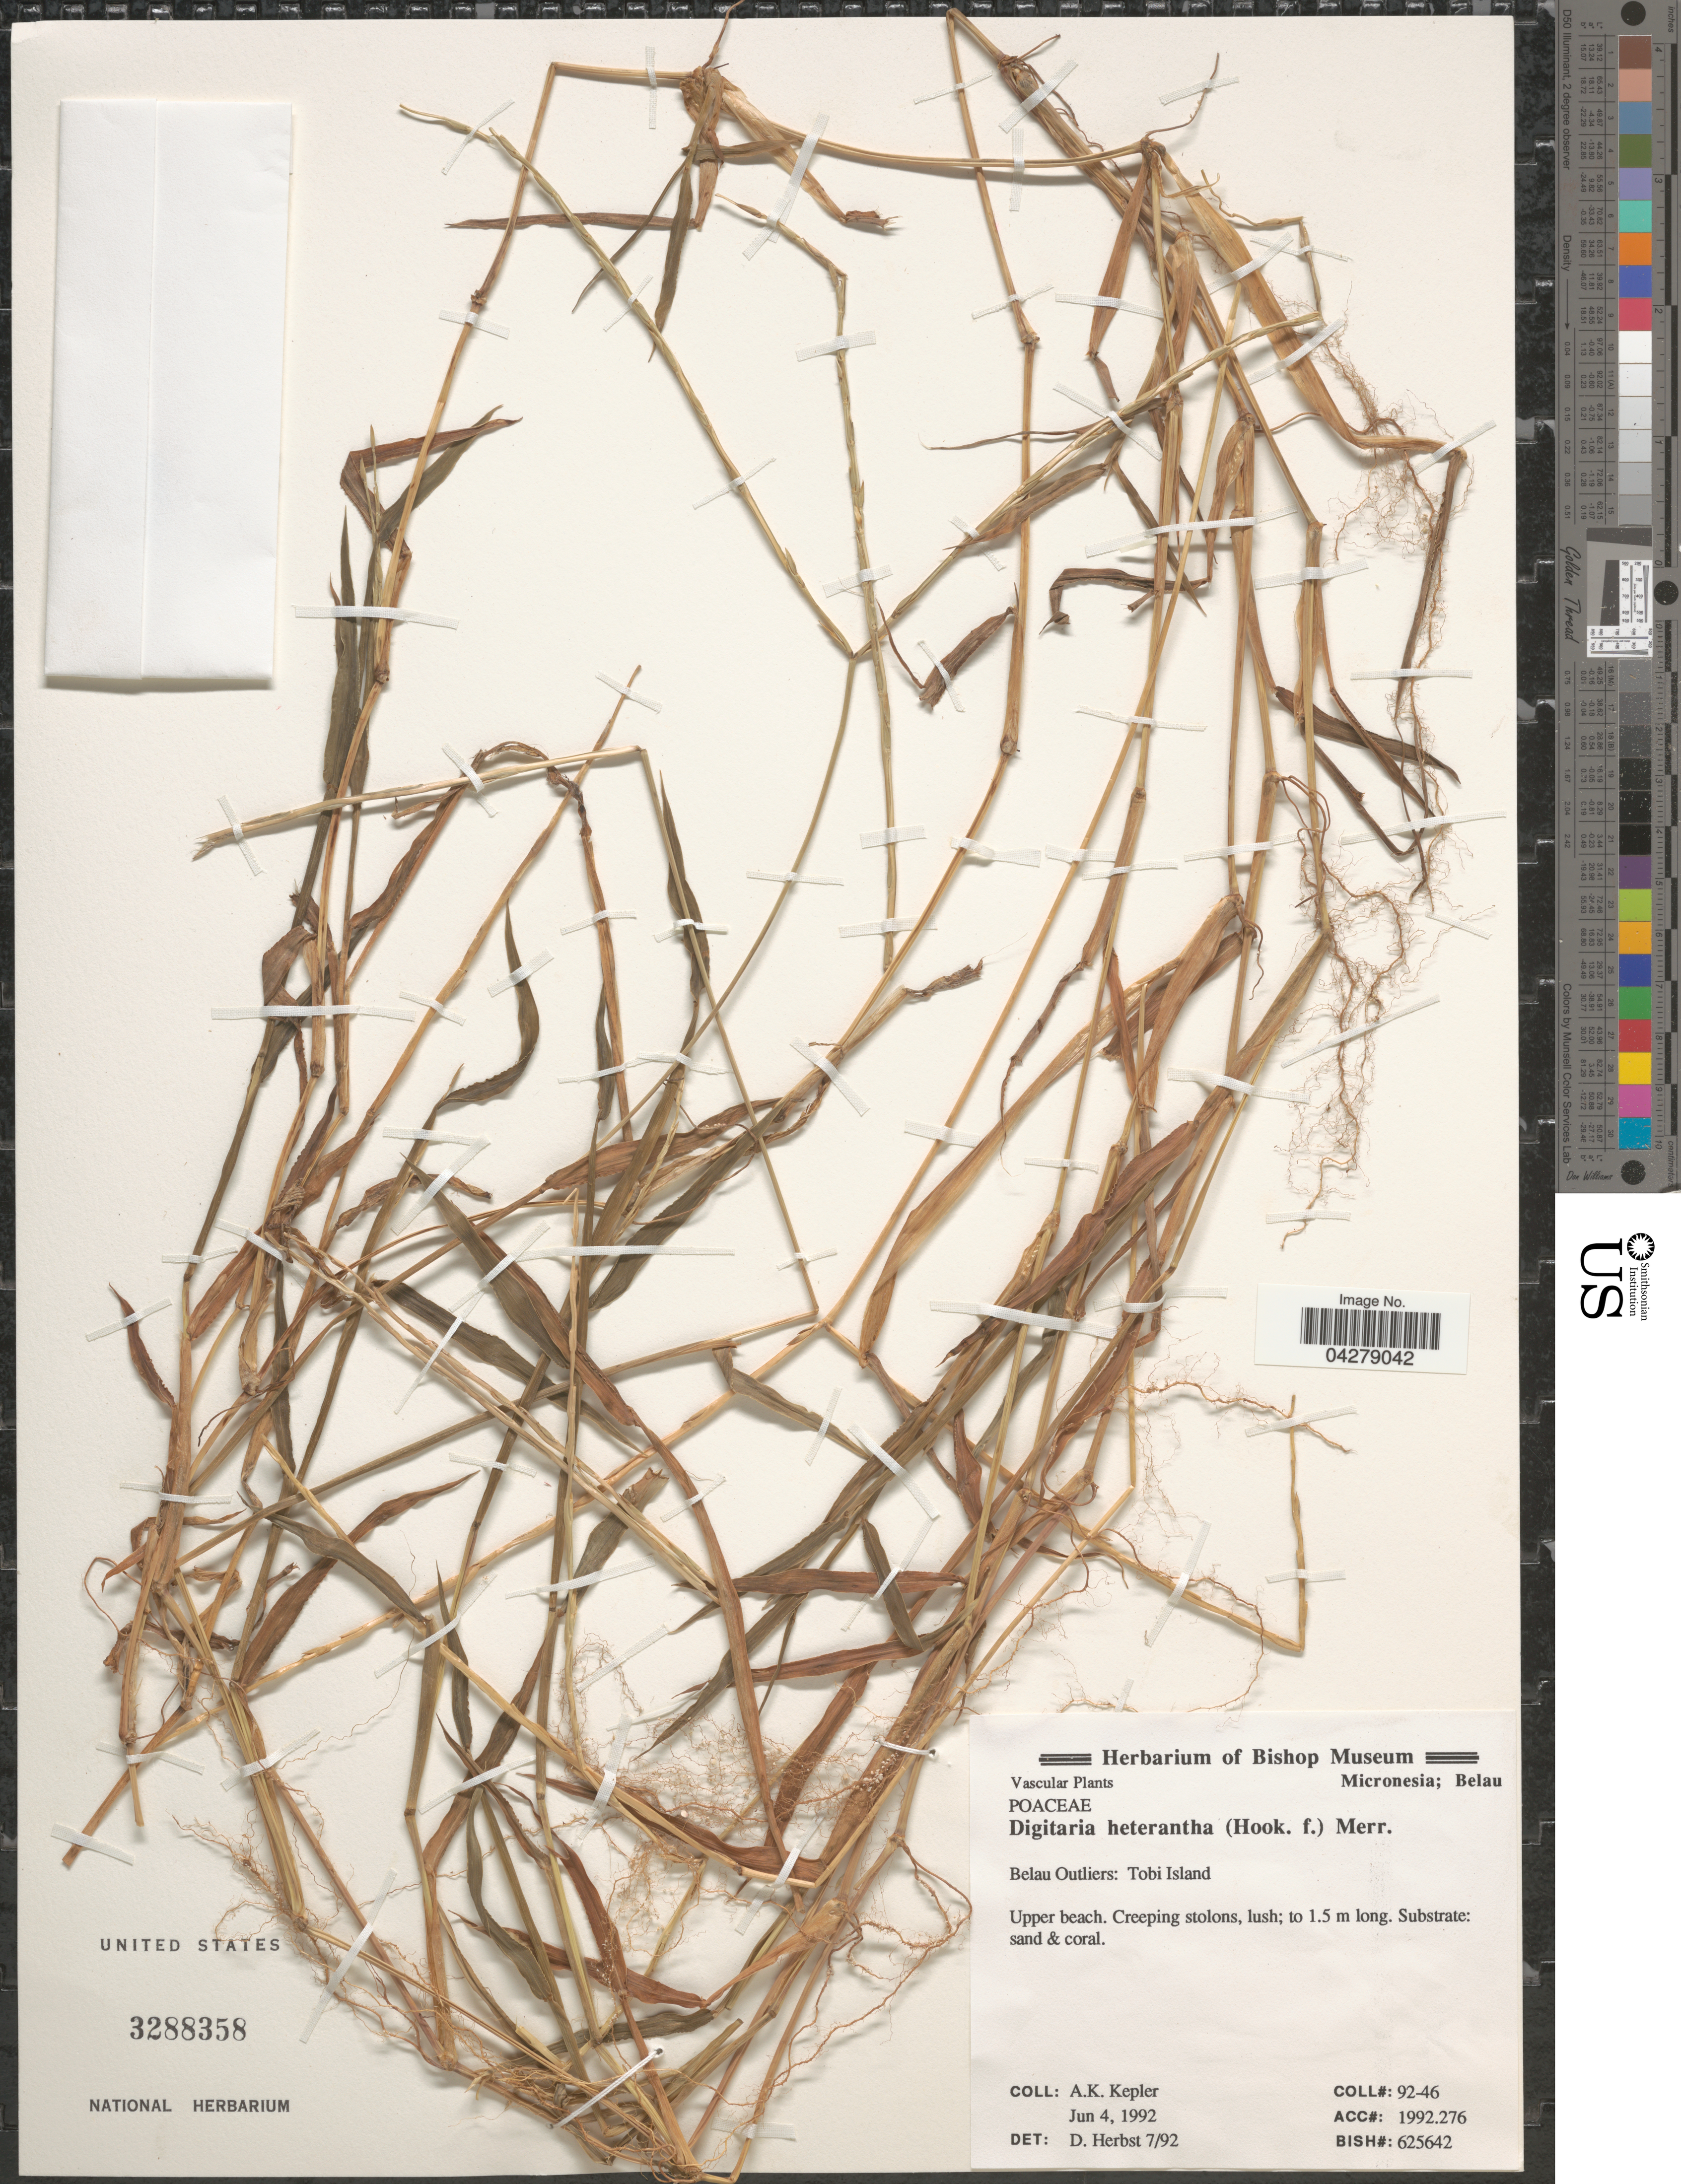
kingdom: Plantae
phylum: Tracheophyta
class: Liliopsida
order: Poales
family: Poaceae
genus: Digitaria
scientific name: Digitaria heterantha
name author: (Hook. f.) Merr.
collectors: A. K. Kepler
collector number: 92-46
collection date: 1992-06-04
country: Palau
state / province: Belau Outliers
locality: Tobi Island.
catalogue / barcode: US 3288358